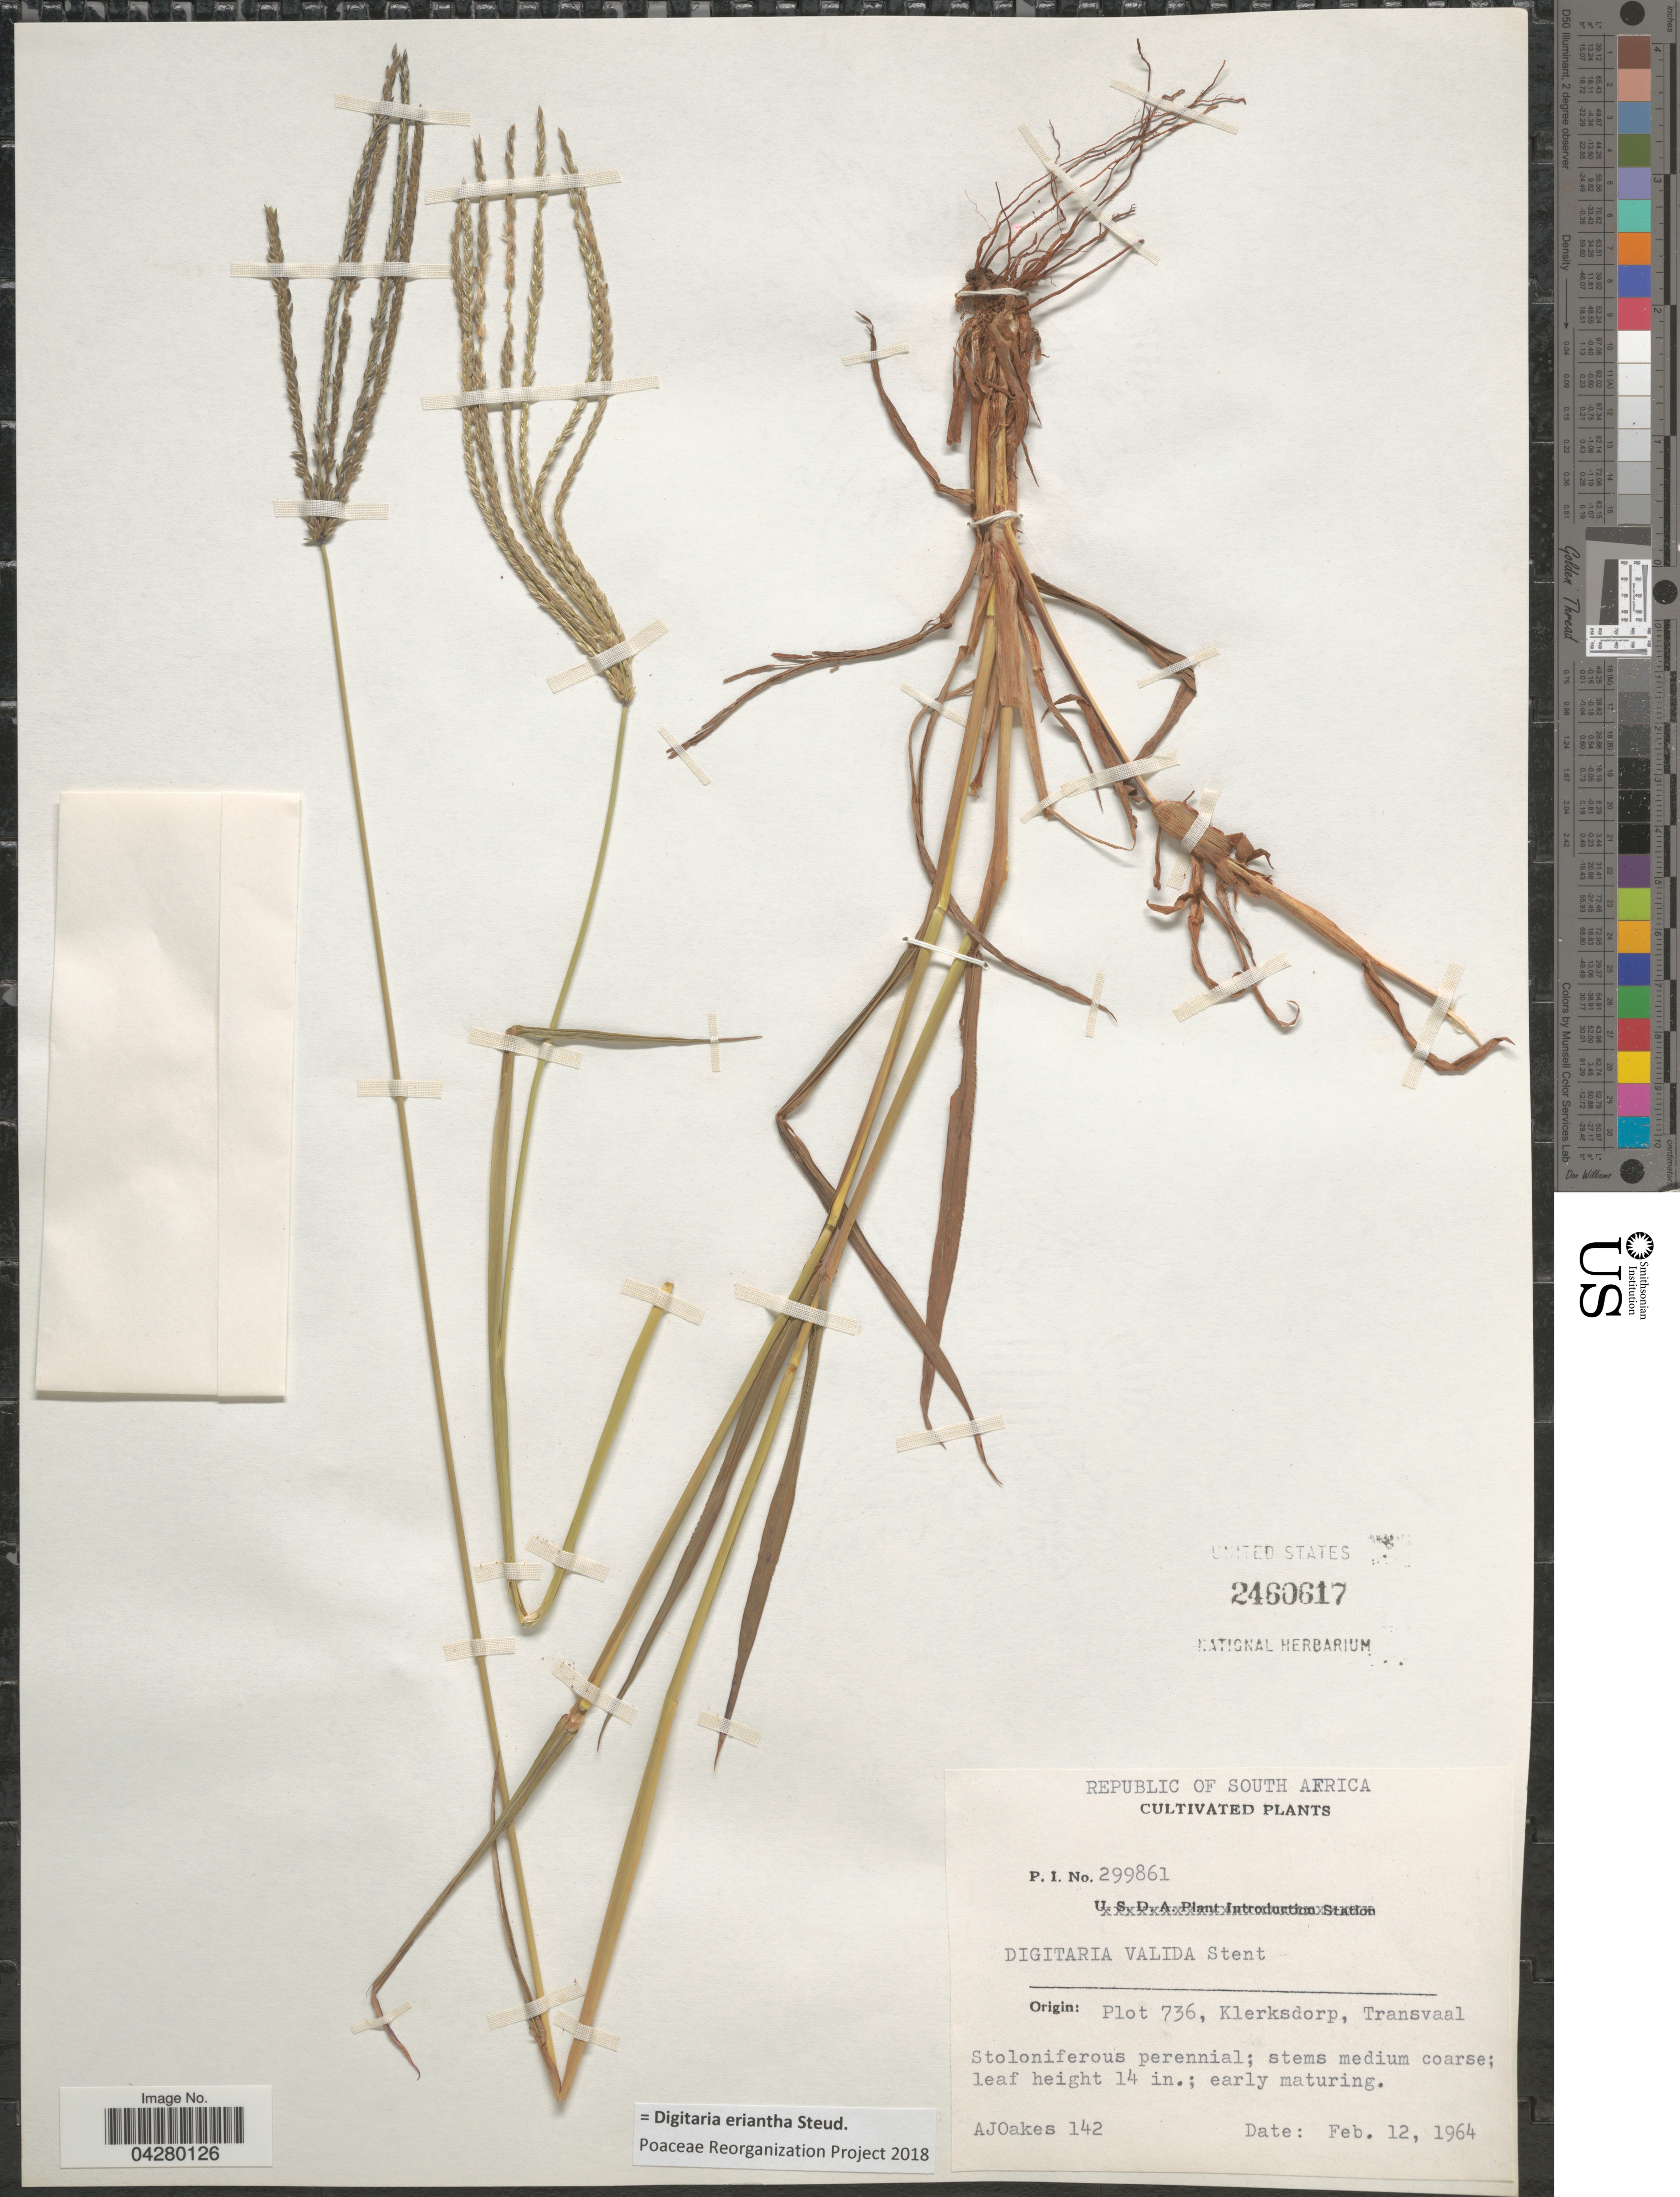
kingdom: Plantae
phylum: Tracheophyta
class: Liliopsida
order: Poales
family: Poaceae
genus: Digitaria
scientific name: Digitaria eriantha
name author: Steud.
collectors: A. Oakes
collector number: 142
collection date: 1964-02-12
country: South Africa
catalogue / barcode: US 2460617